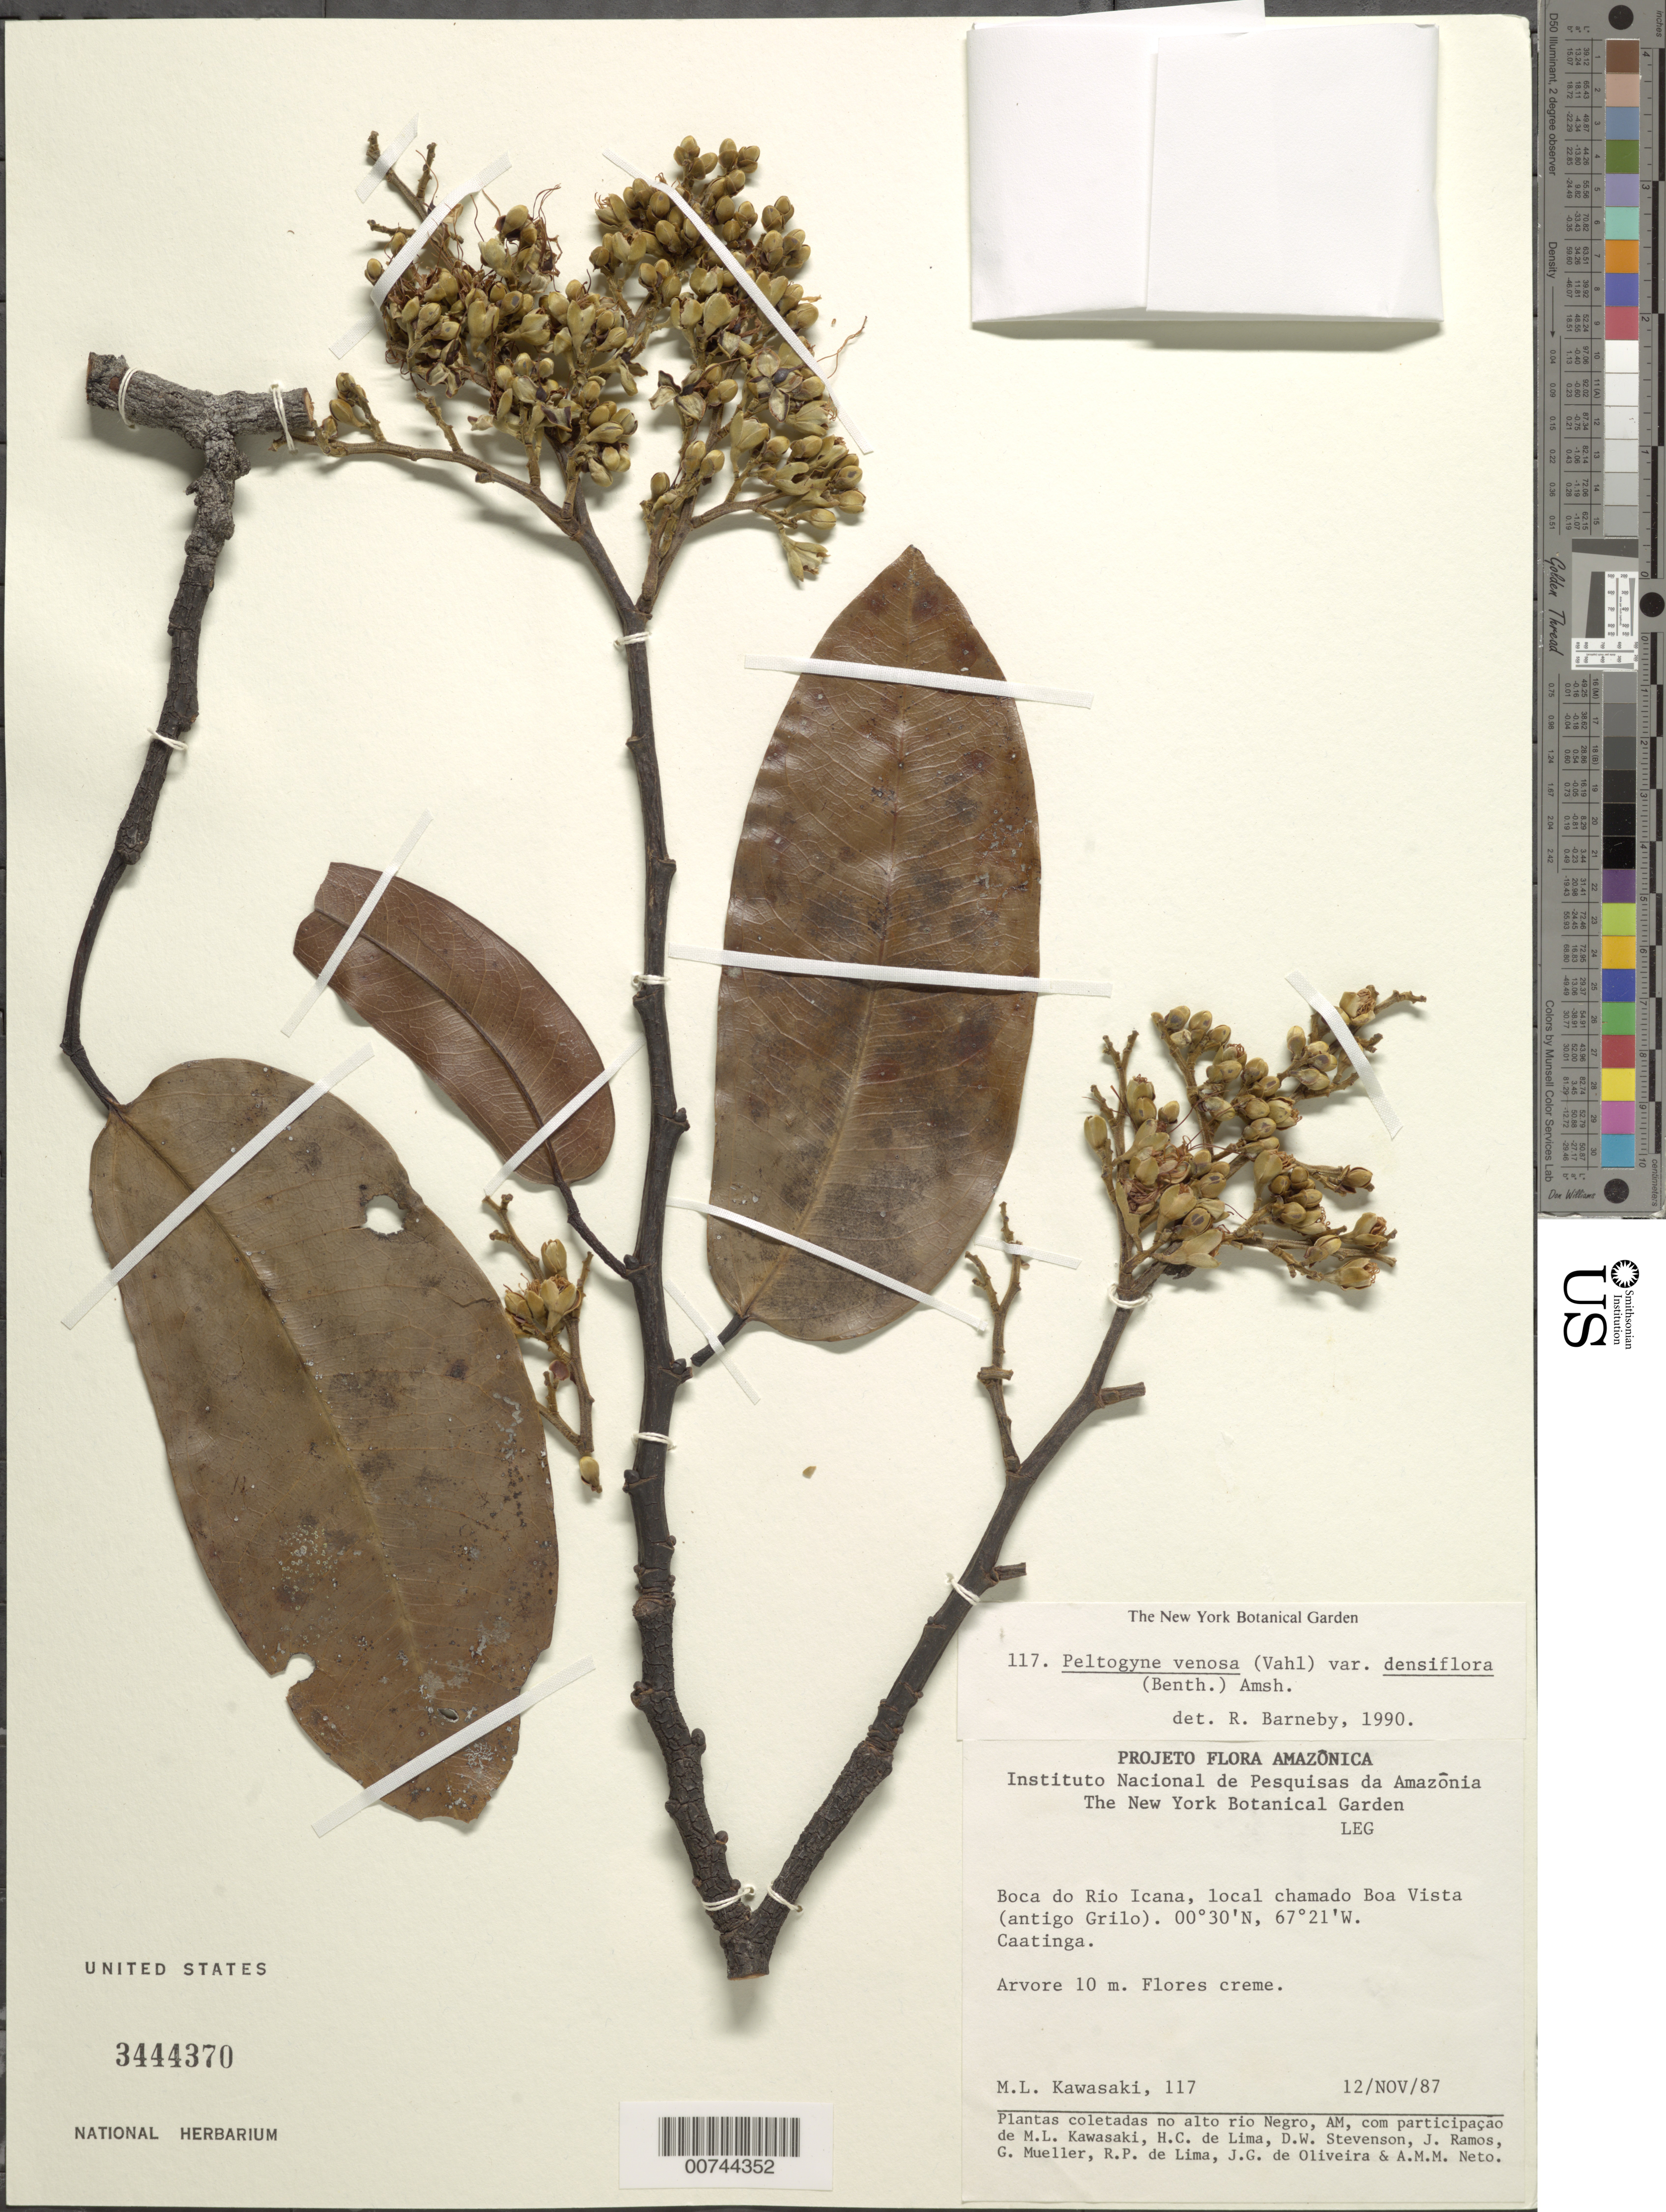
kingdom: Plantae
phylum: Tracheophyta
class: Magnoliopsida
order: Fabales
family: Fabaceae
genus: Peltogyne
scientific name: Peltogyne venosa var. densiflora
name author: (Spruce ex Benth.) Amshoff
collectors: M. Kawasaki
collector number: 117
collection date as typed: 12 Nov 1987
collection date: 1987-11-12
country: Peru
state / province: Loreto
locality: Boca do Rio Icana, Boa Vista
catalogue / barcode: US 3444370